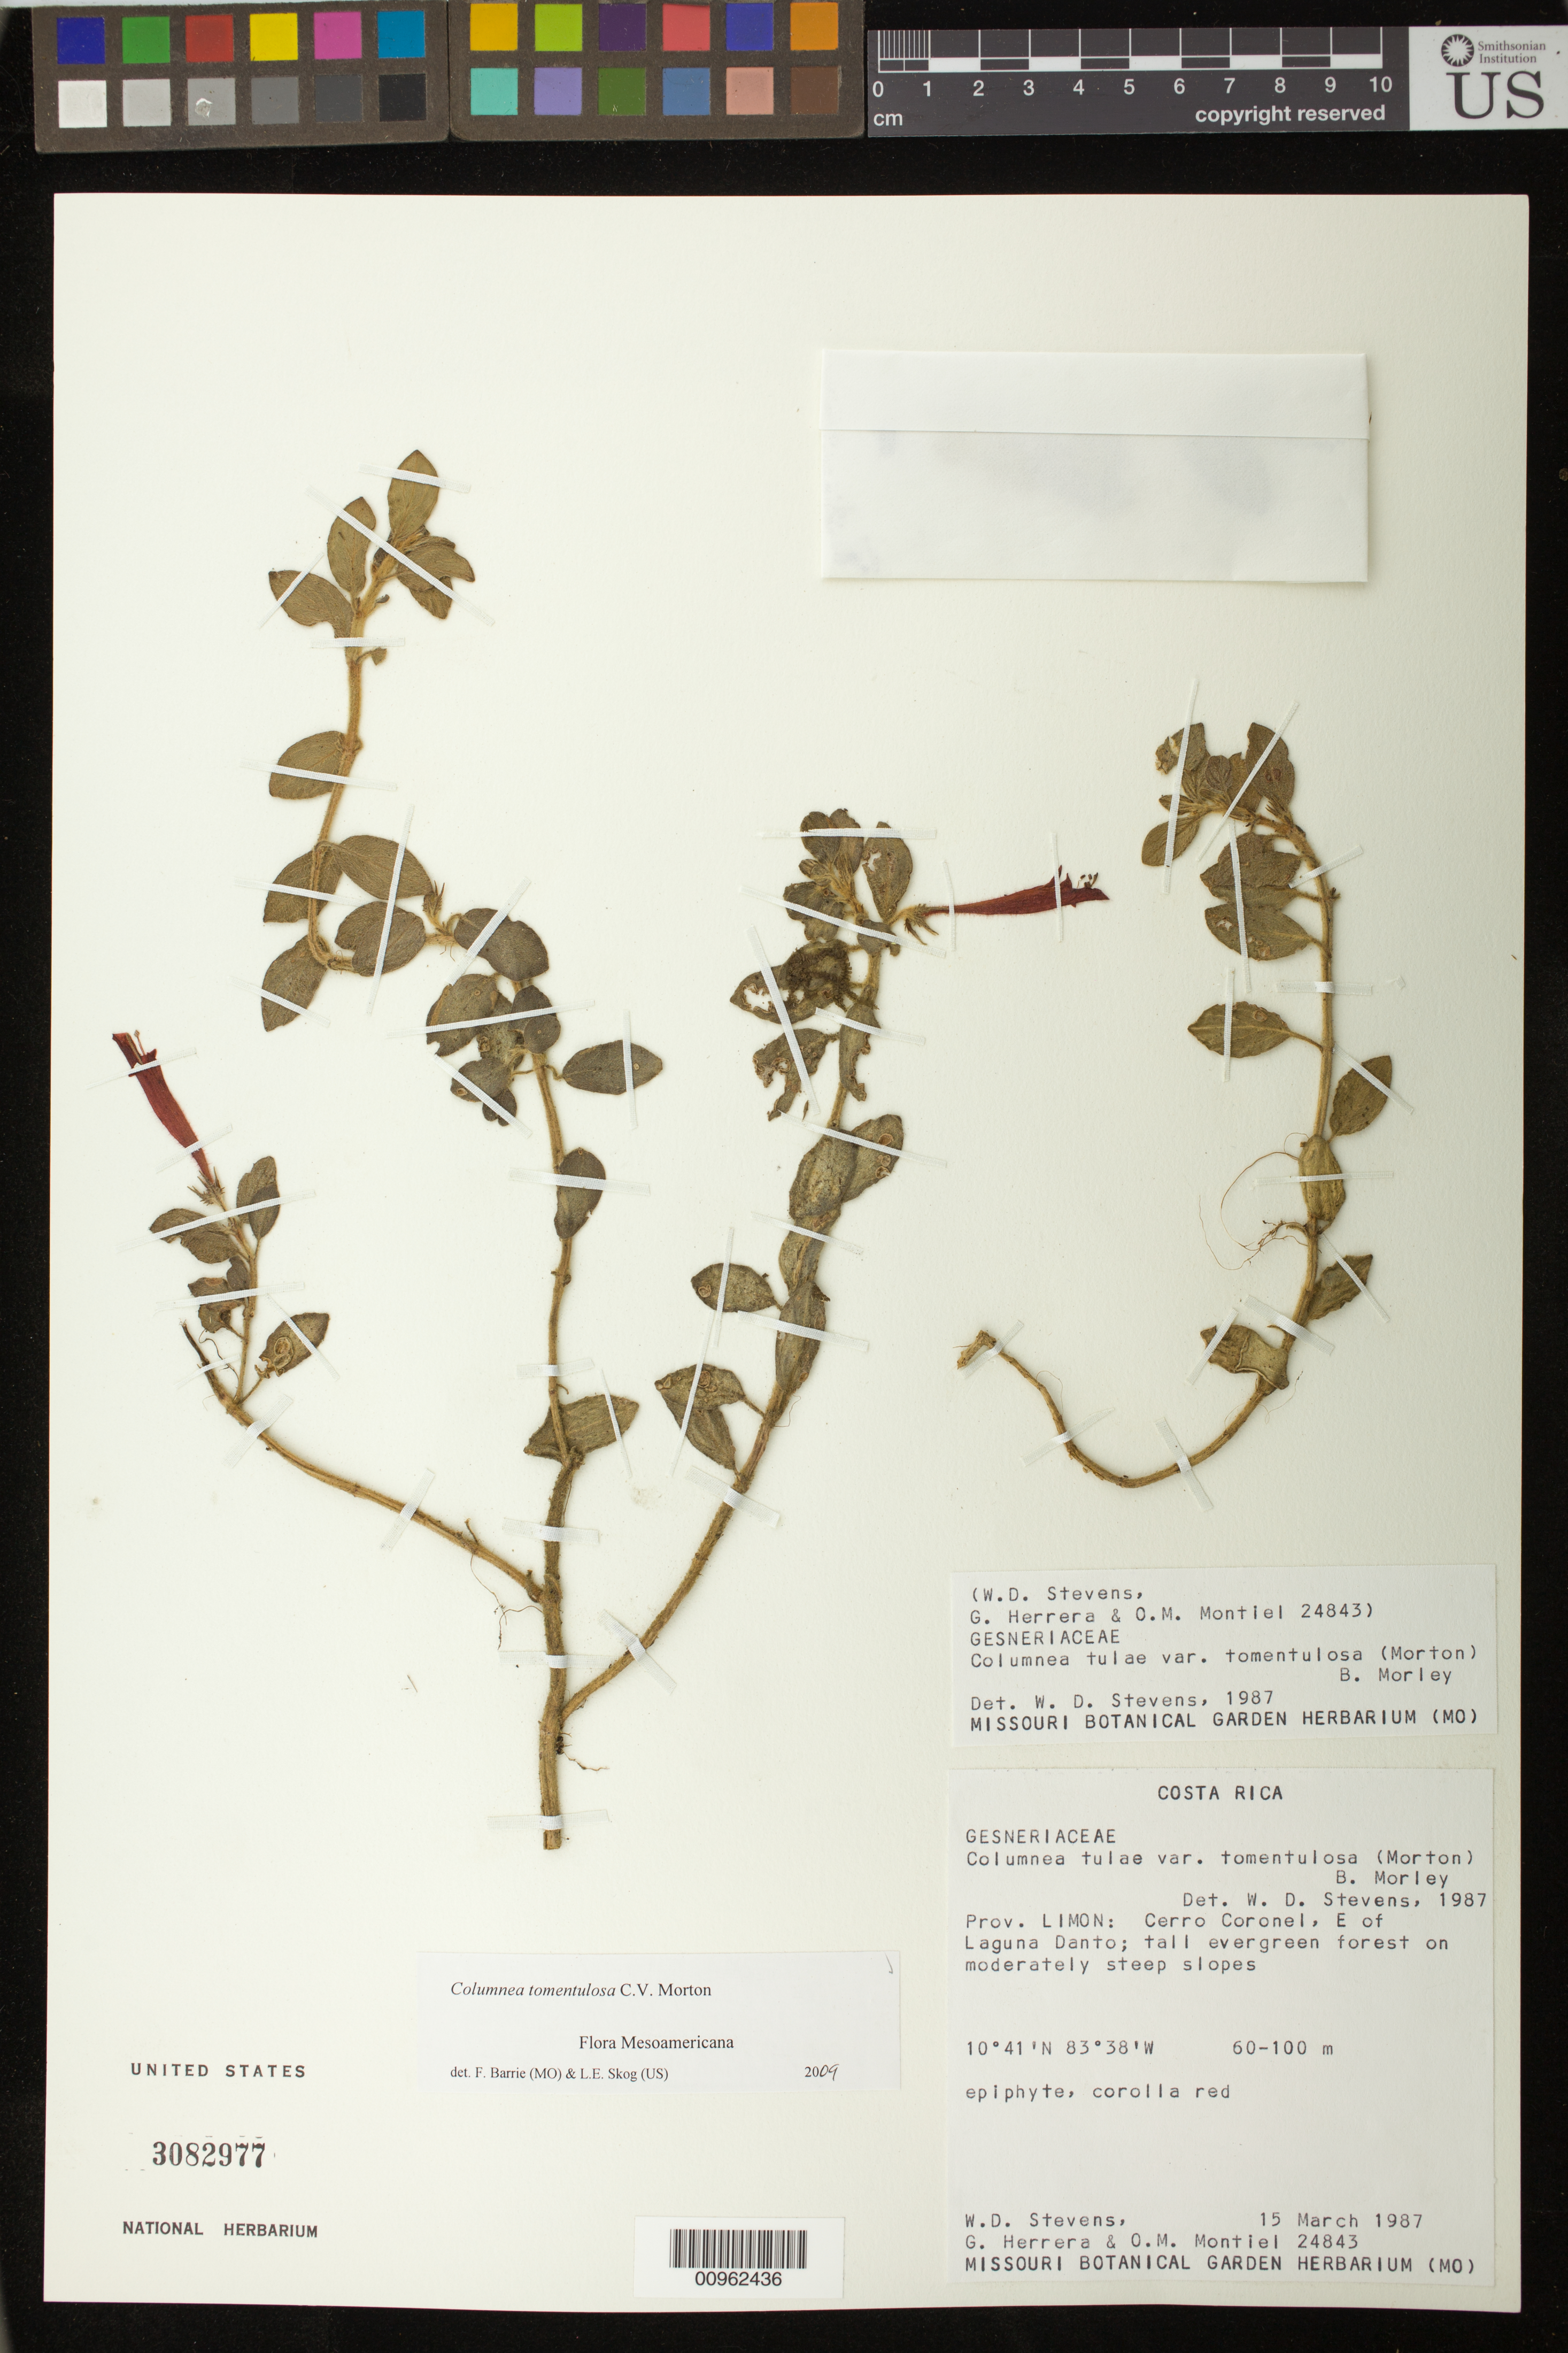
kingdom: Plantae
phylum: Tracheophyta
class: Magnoliopsida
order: Lamiales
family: Gesneriaceae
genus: Columnea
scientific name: Columnea tomentulosa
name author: C.V. Morton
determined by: Barrie, F. R.; Skog, Laurence E.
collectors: W. D. Stevens, G. Herrera & O. Montiel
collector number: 24843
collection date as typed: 15 Mar 1987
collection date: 1987-03-15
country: Costa Rica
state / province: Limón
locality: Prov. Limon: Cerro Coronel, E of Laguna Danto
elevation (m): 60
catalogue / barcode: US 3082977